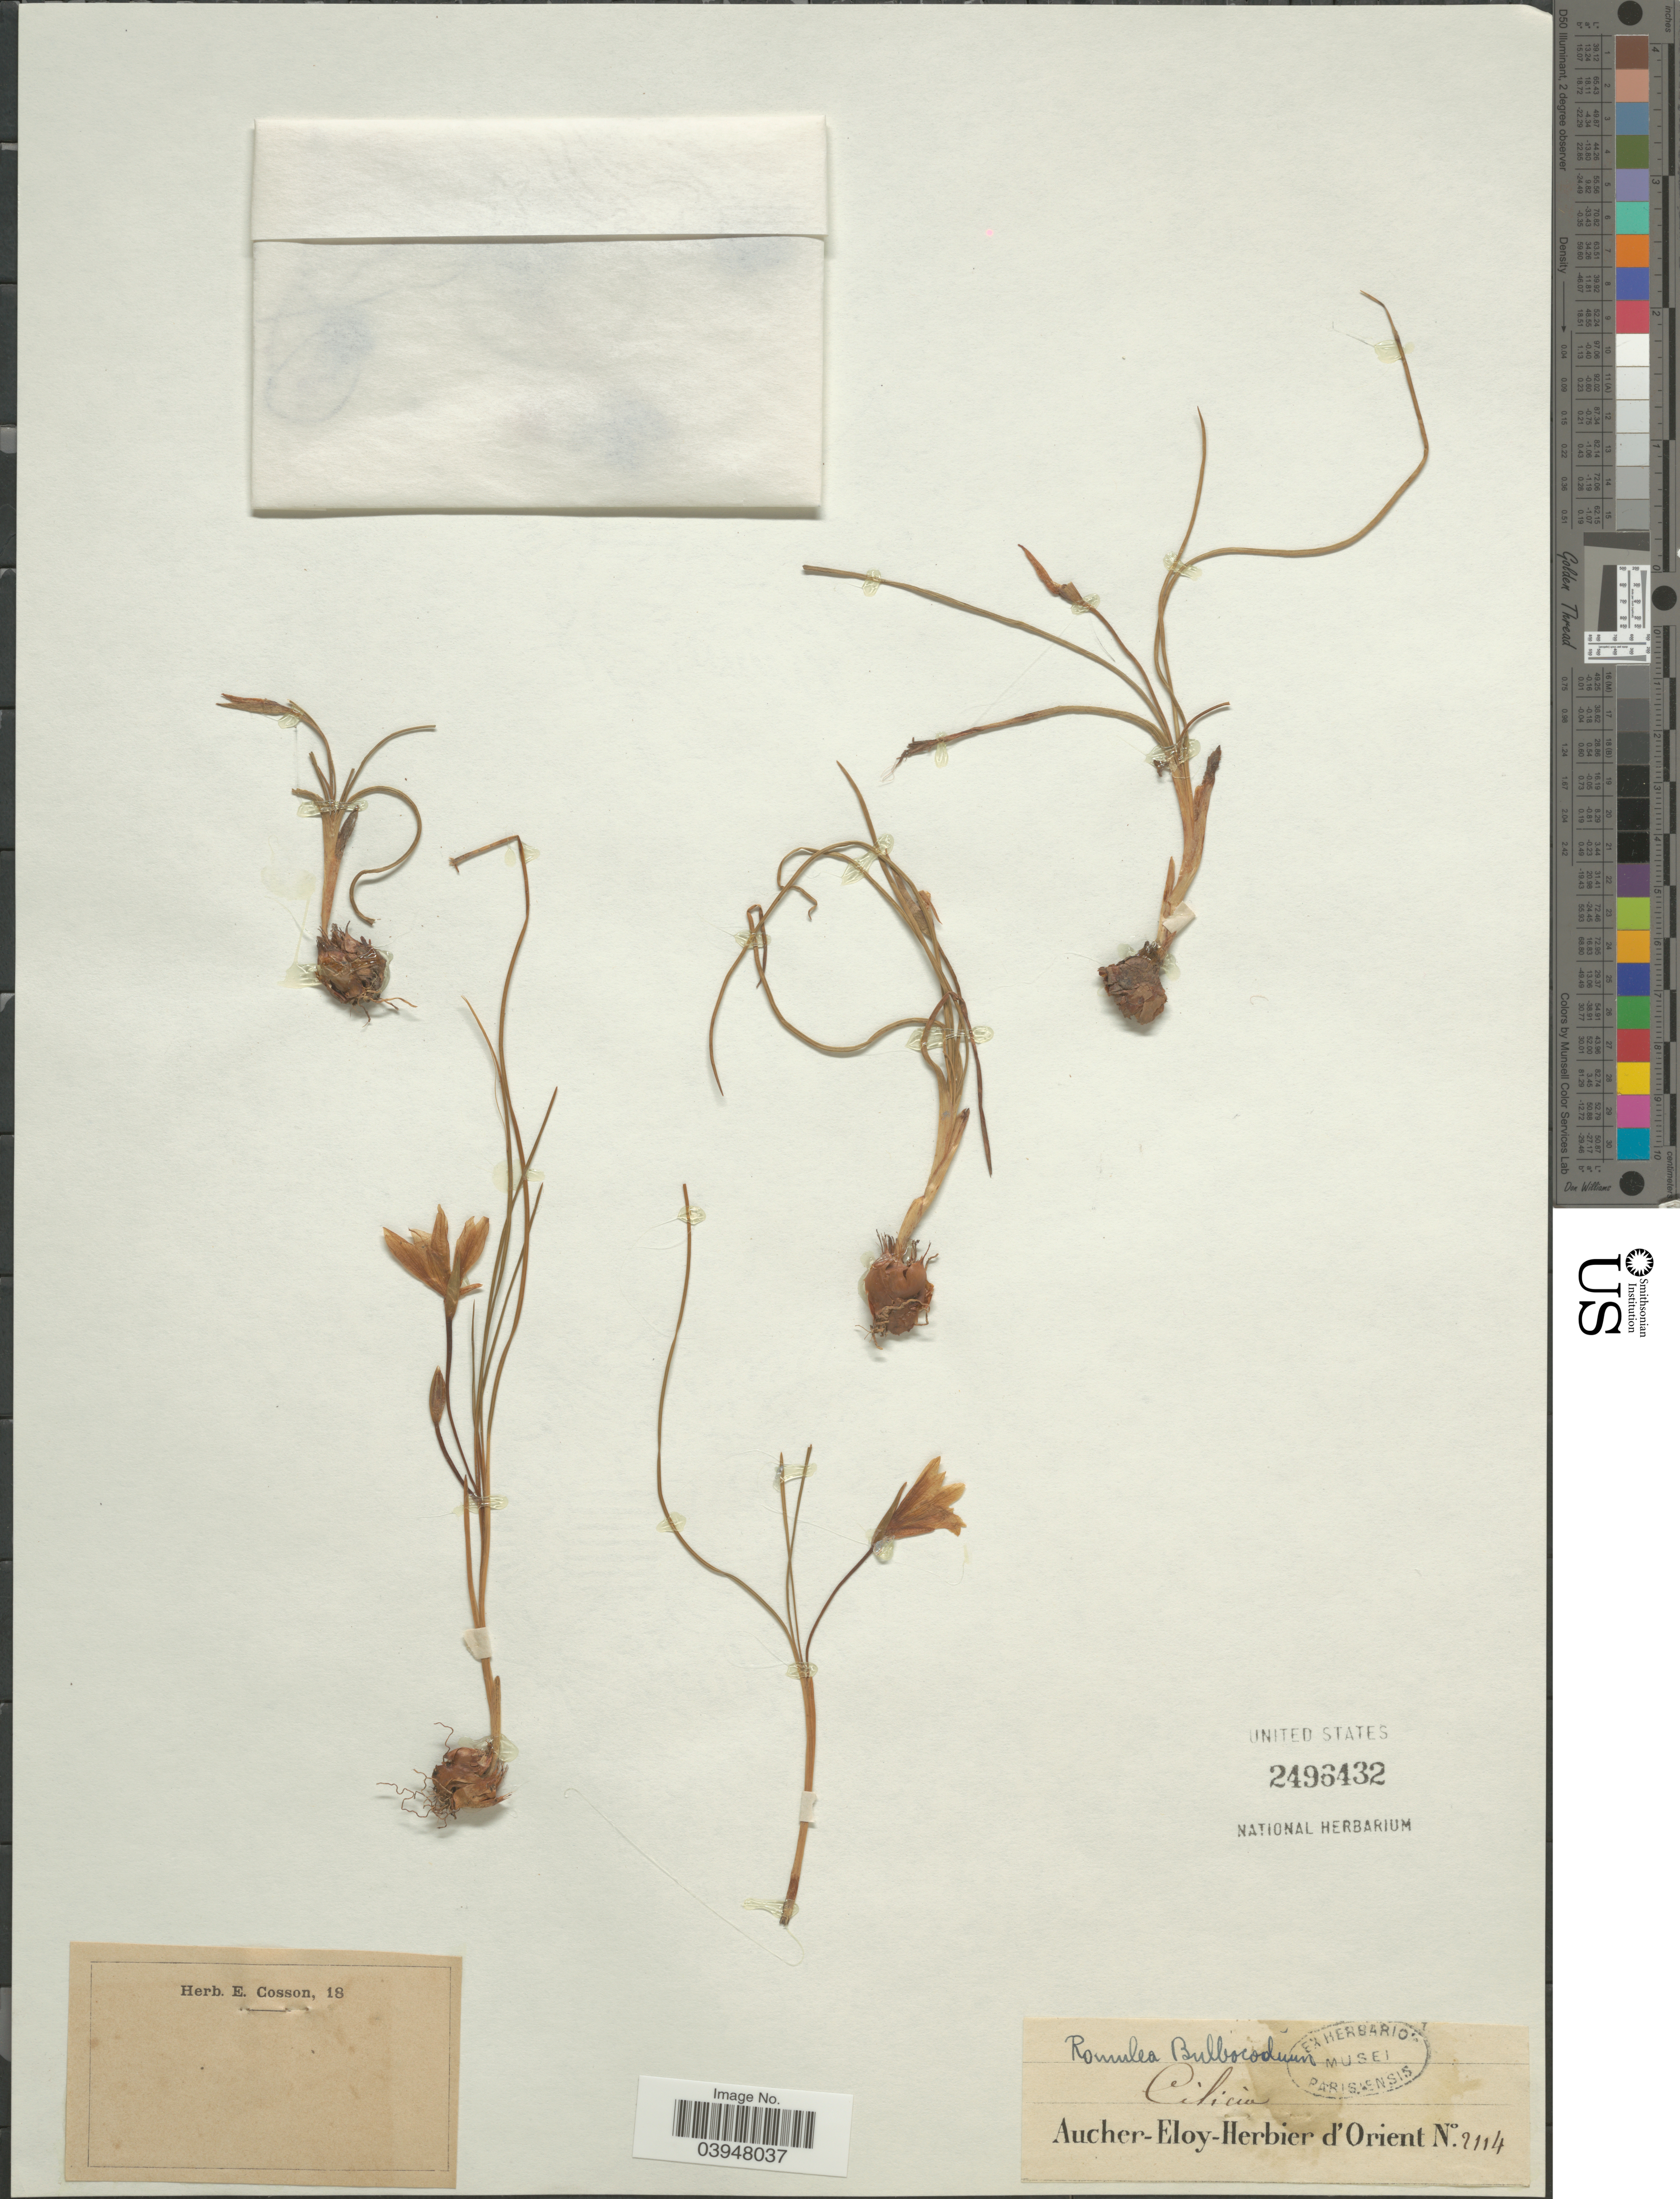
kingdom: Plantae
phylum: Tracheophyta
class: Liliopsida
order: Asparagales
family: Iridaceae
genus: Romulea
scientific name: Romulea bulbocodium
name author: (L.) Sebast. & Mauri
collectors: ex herb. Aucher-Eloy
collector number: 2114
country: Turkey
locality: Cilicia.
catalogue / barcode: US 2496432